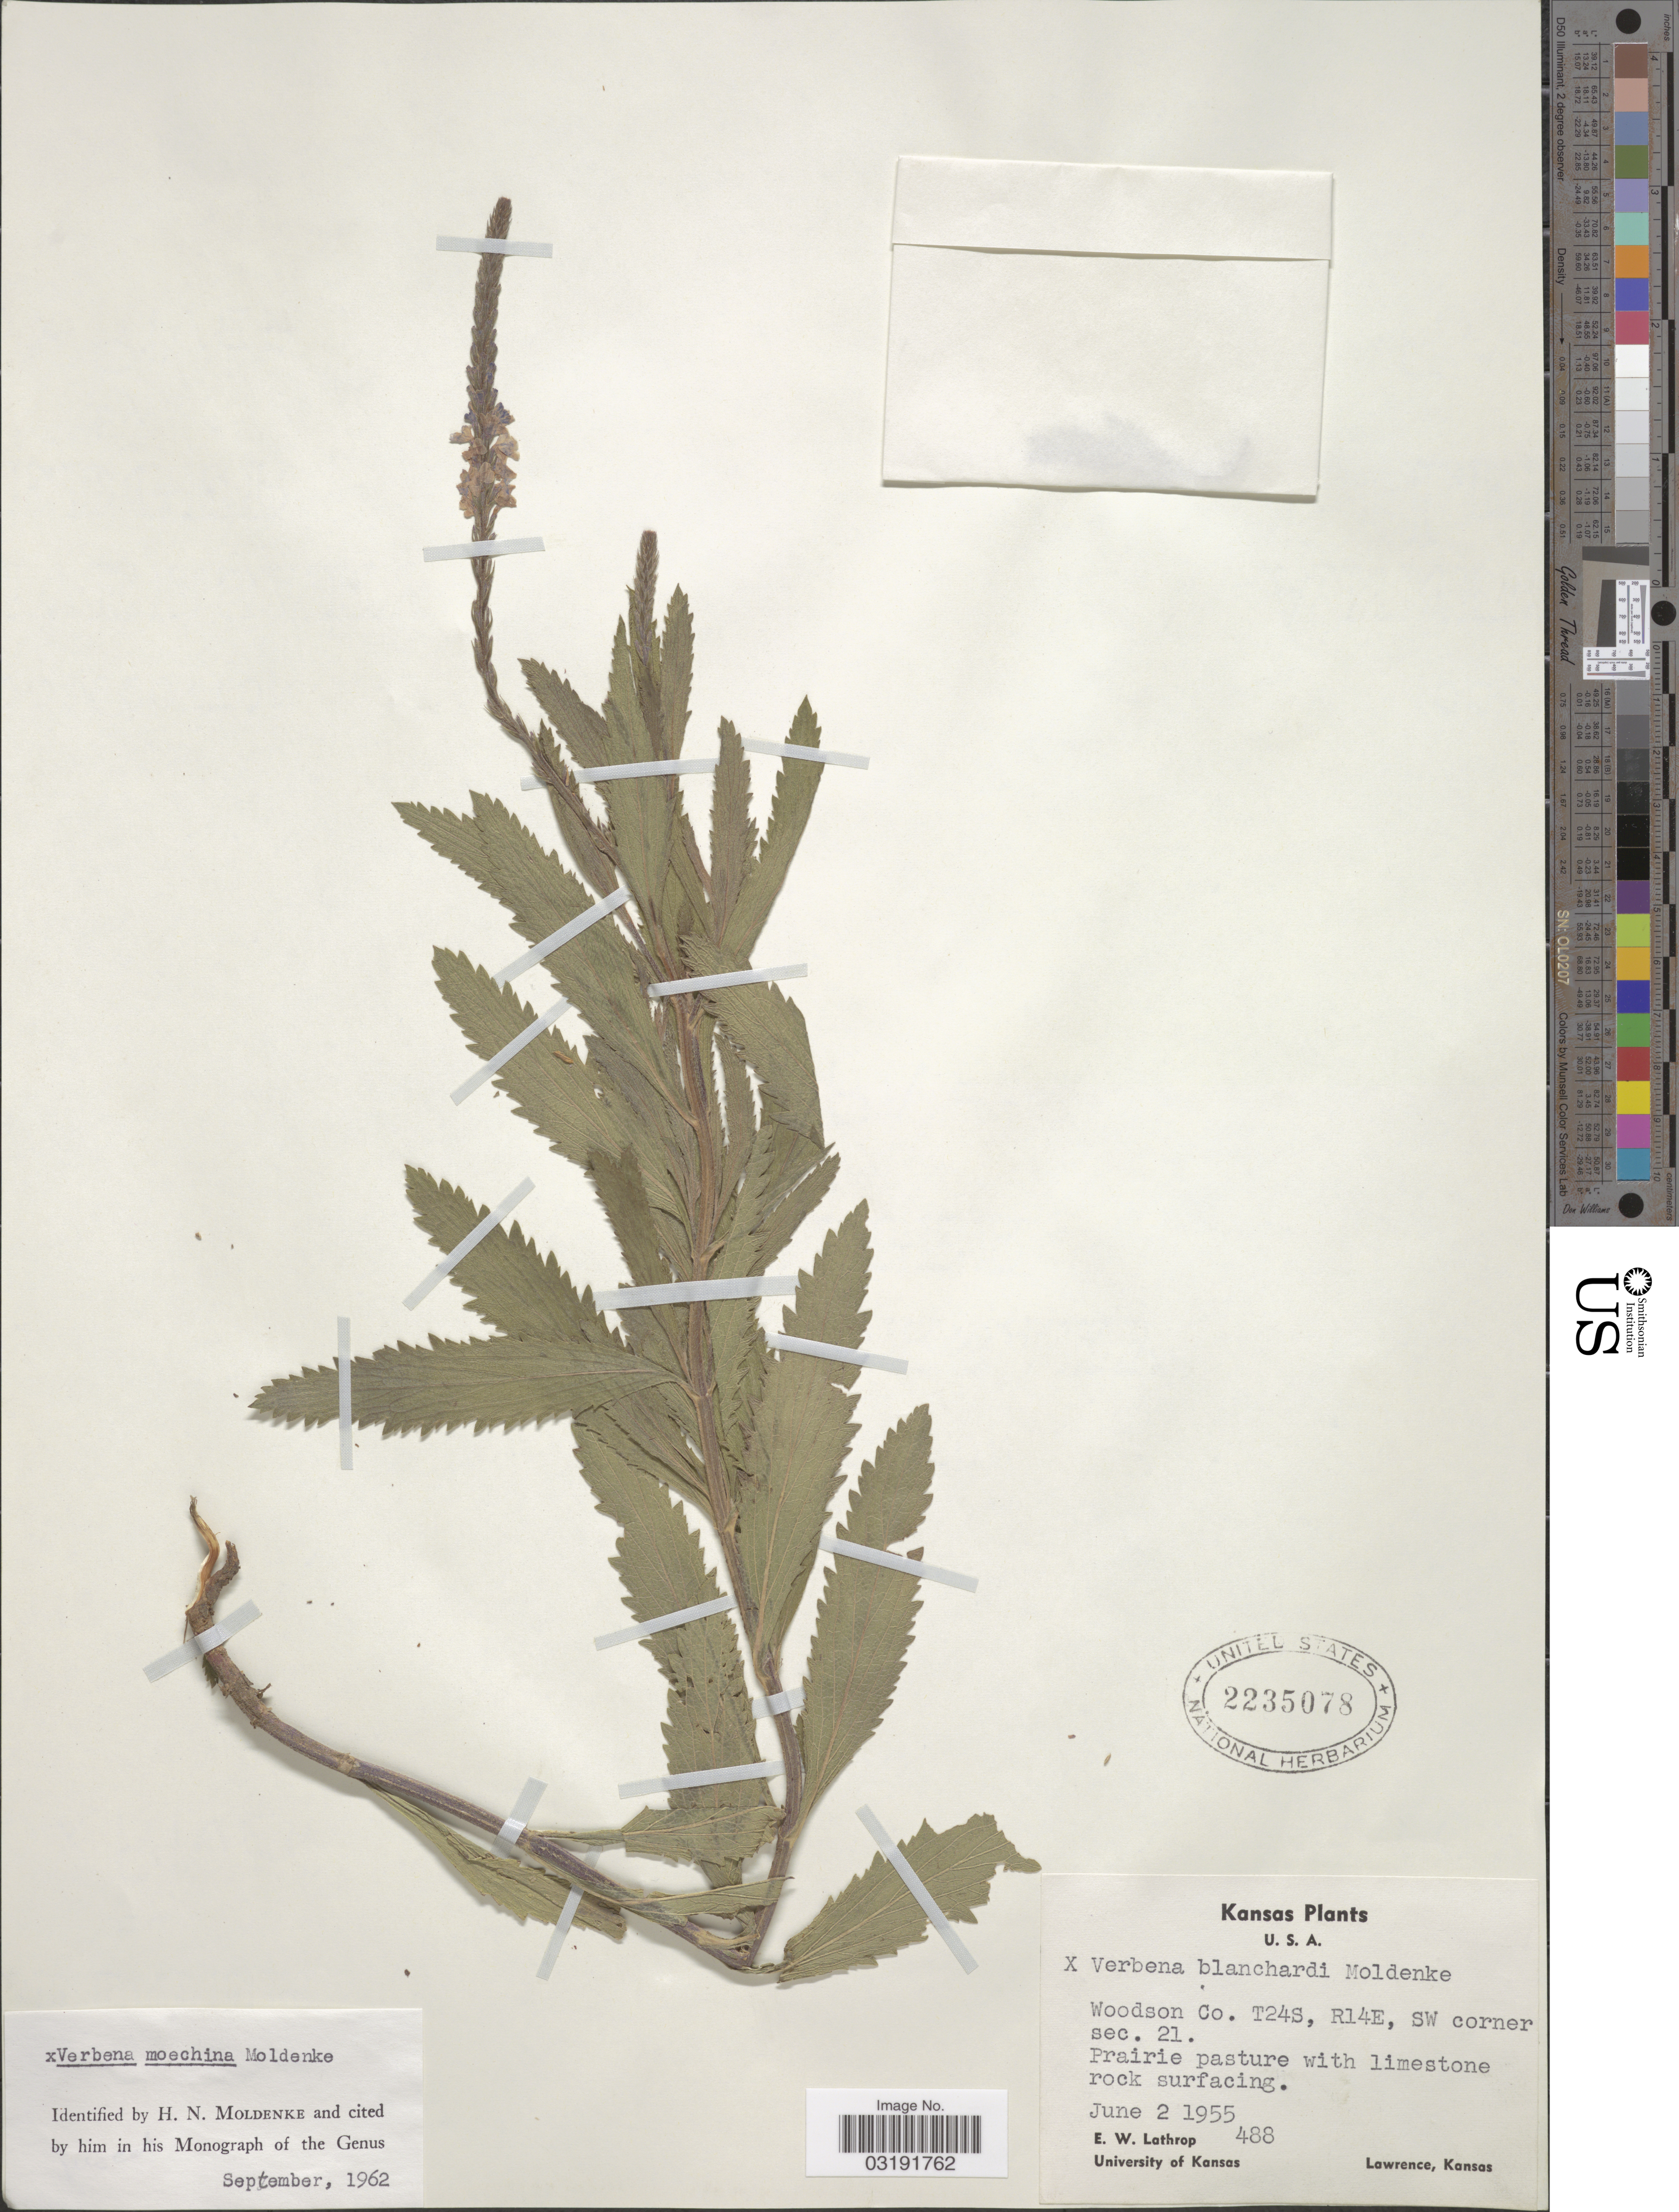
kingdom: Plantae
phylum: Tracheophyta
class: Magnoliopsida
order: Lamiales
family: Verbenaceae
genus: Verbena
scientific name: Verbena x moechina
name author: Moldenke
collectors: E. W. Lathrop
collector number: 488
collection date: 1955-06-02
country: United States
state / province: Kansas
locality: Woodson Co. T24S, R14E, SW corner sec. 21.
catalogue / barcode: US 2235078